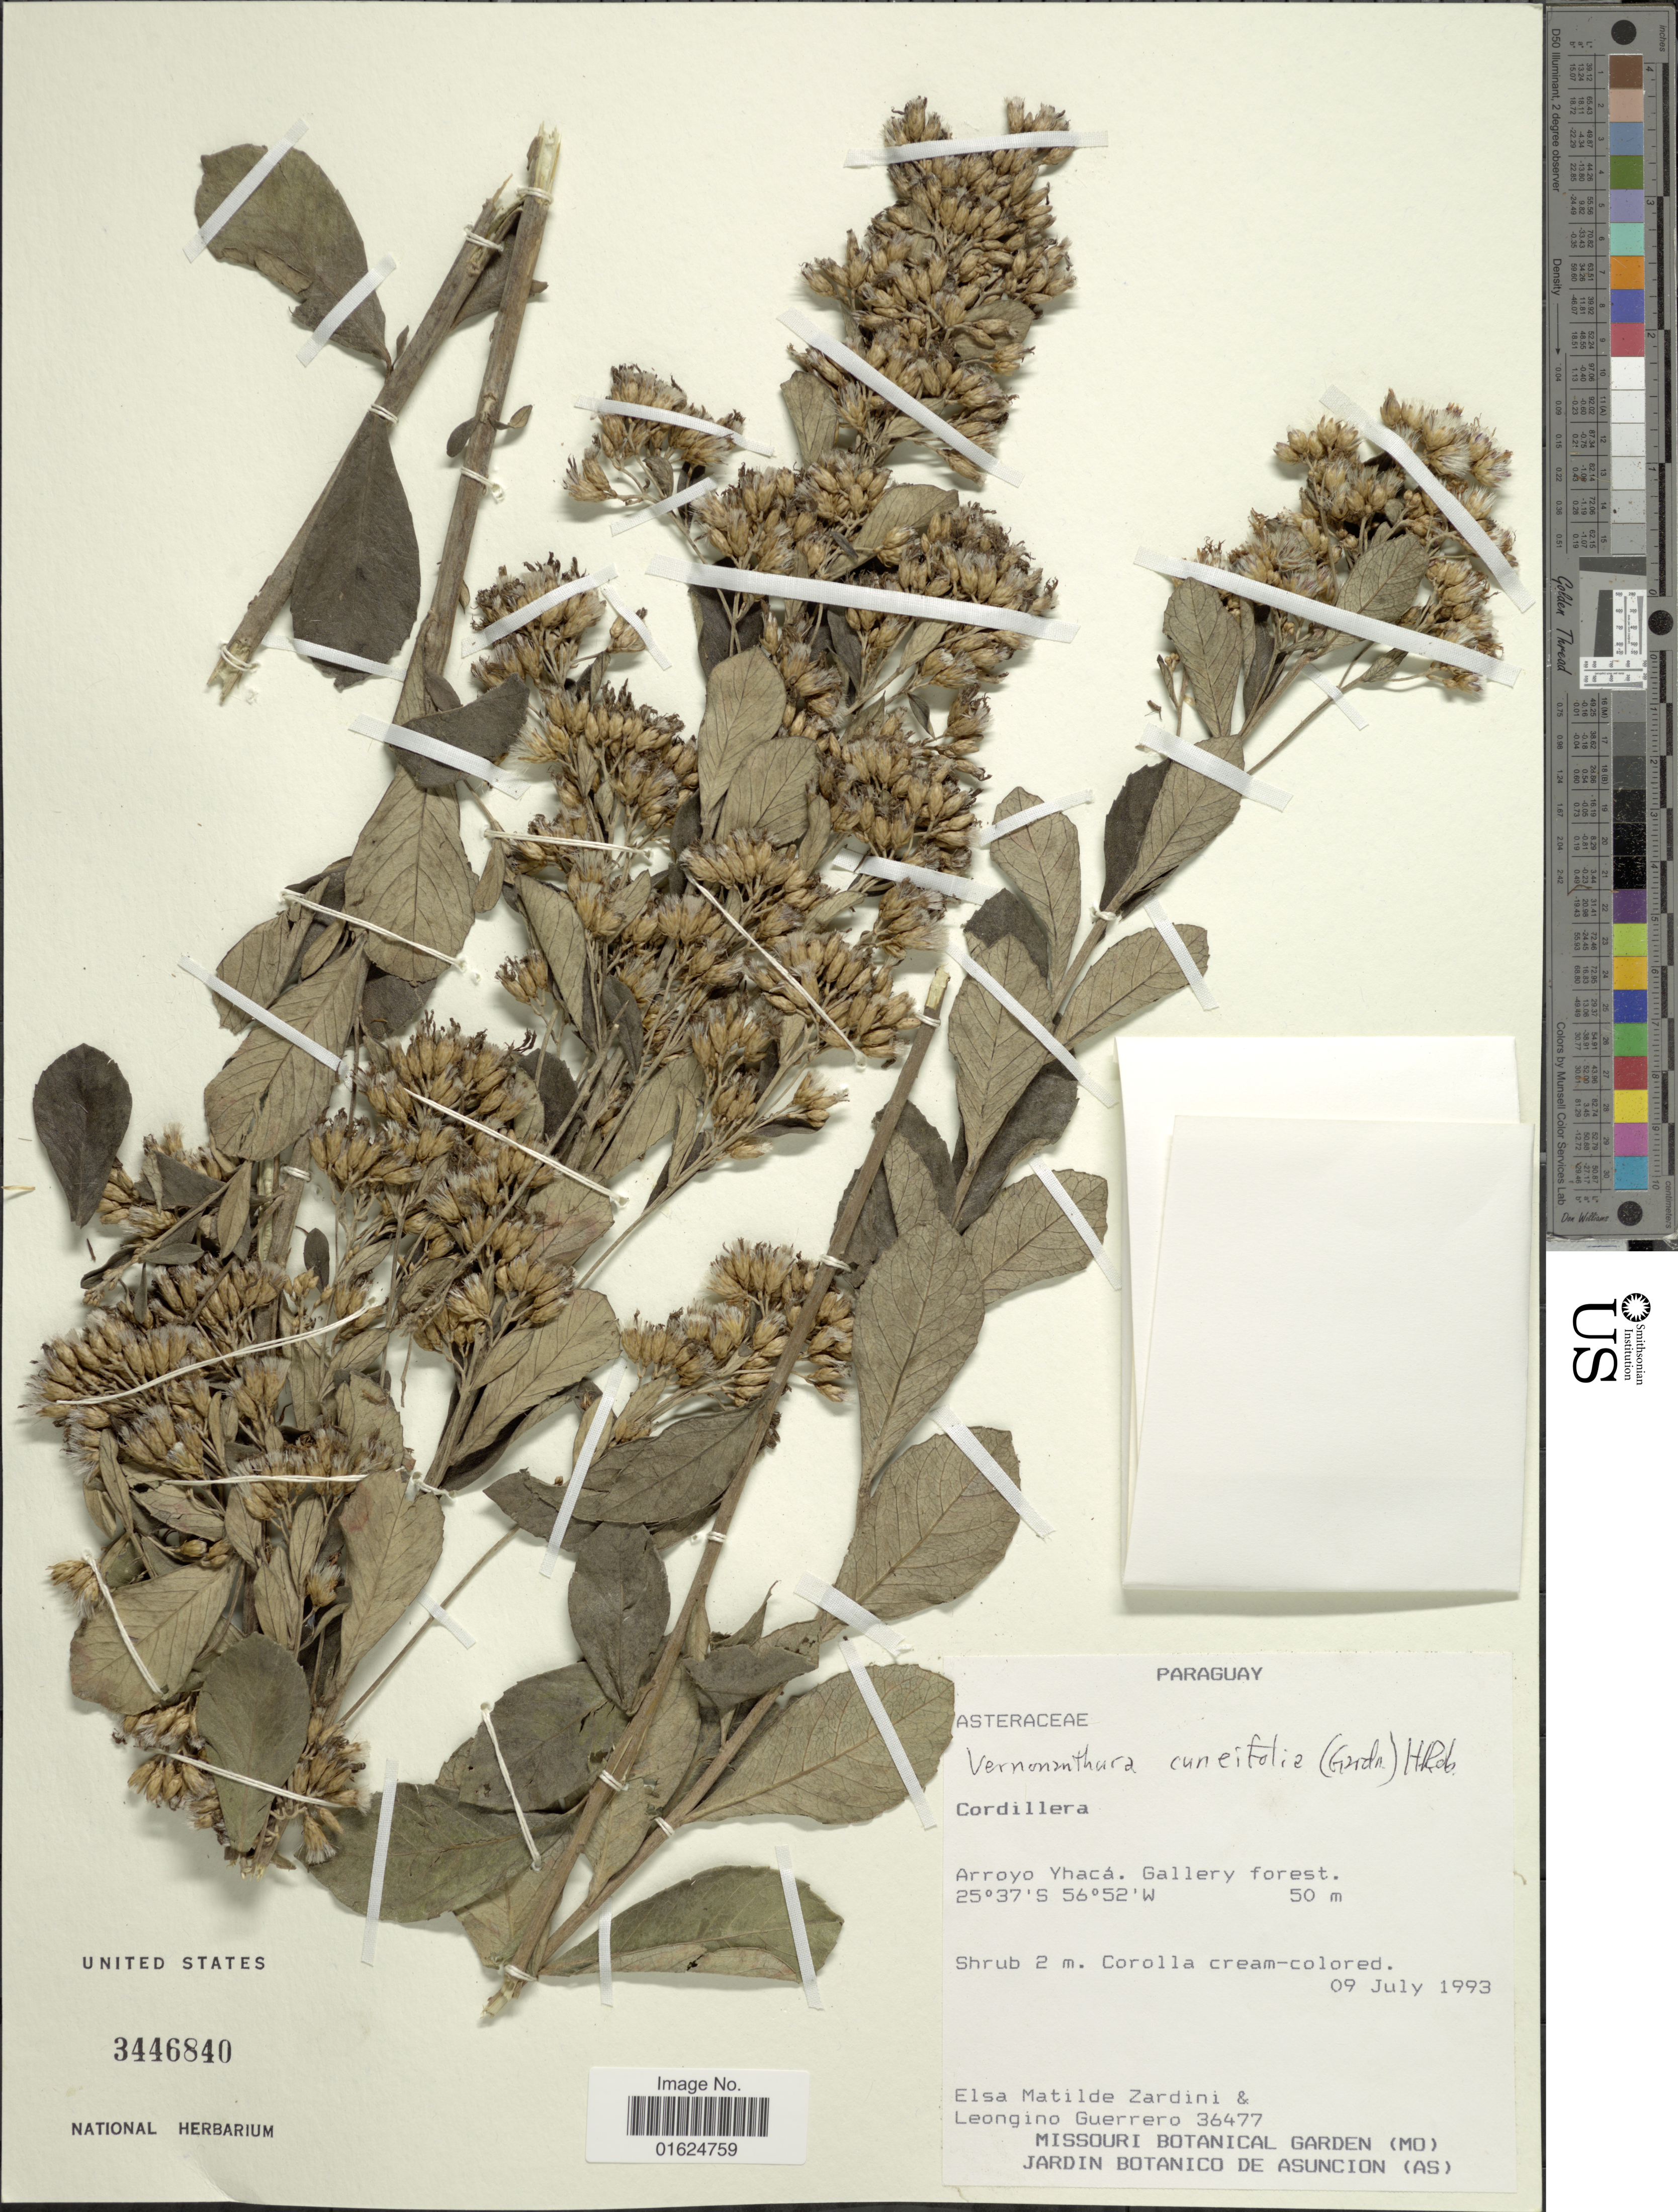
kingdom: Plantae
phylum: Tracheophyta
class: Magnoliopsida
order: Asterales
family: Asteraceae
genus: Vernonanthura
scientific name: Vernonanthura cuneifolia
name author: (Gardner) H. Rob.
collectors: E. M. Zardini & L. Guerrero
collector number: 36477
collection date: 1993-07-09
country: Paraguay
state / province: Cordillera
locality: Arroyo Yhacá, Gallry forest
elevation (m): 50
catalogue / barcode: US 3446840